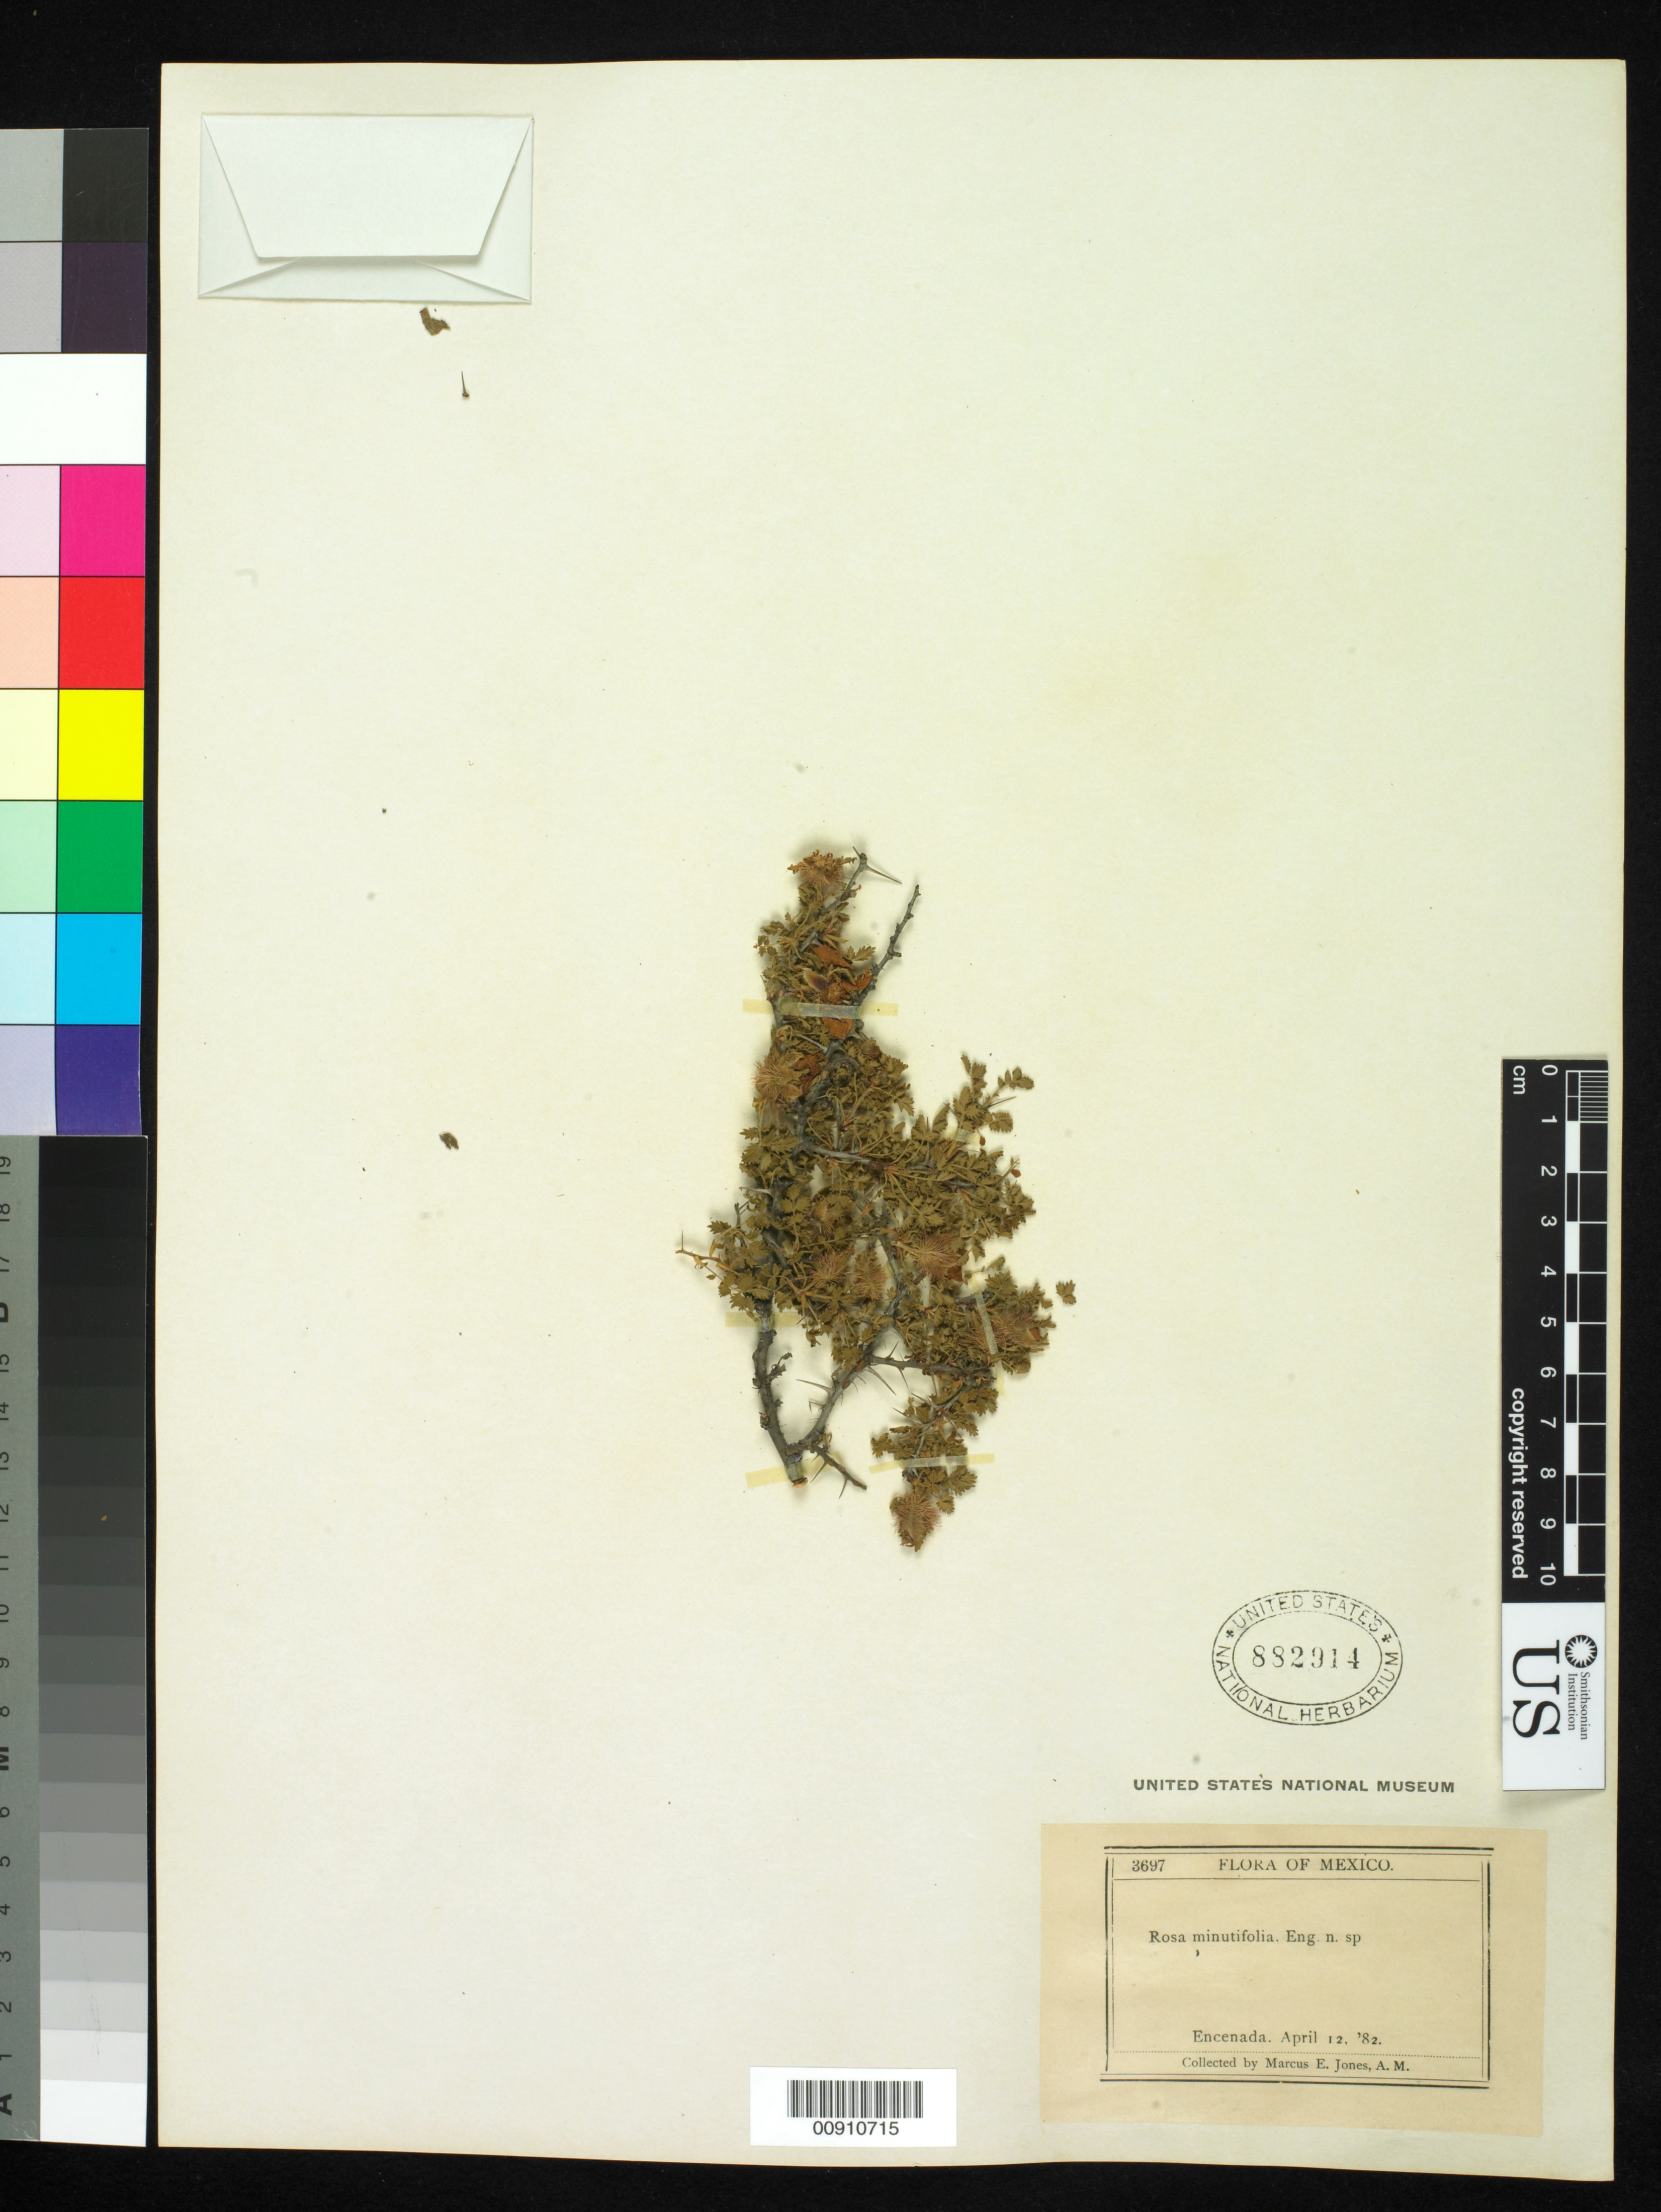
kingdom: Plantae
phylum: Tracheophyta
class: Magnoliopsida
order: Rosales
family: Rosaceae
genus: Rosa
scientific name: Rosa minutifolia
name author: Engelm. in Parry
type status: Isosyntype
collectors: M. E. Jones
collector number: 3697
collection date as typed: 12 Apr 1882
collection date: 1882-04-12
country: Mexico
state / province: Baja California Norte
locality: Encenada [sic].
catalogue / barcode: US 882914